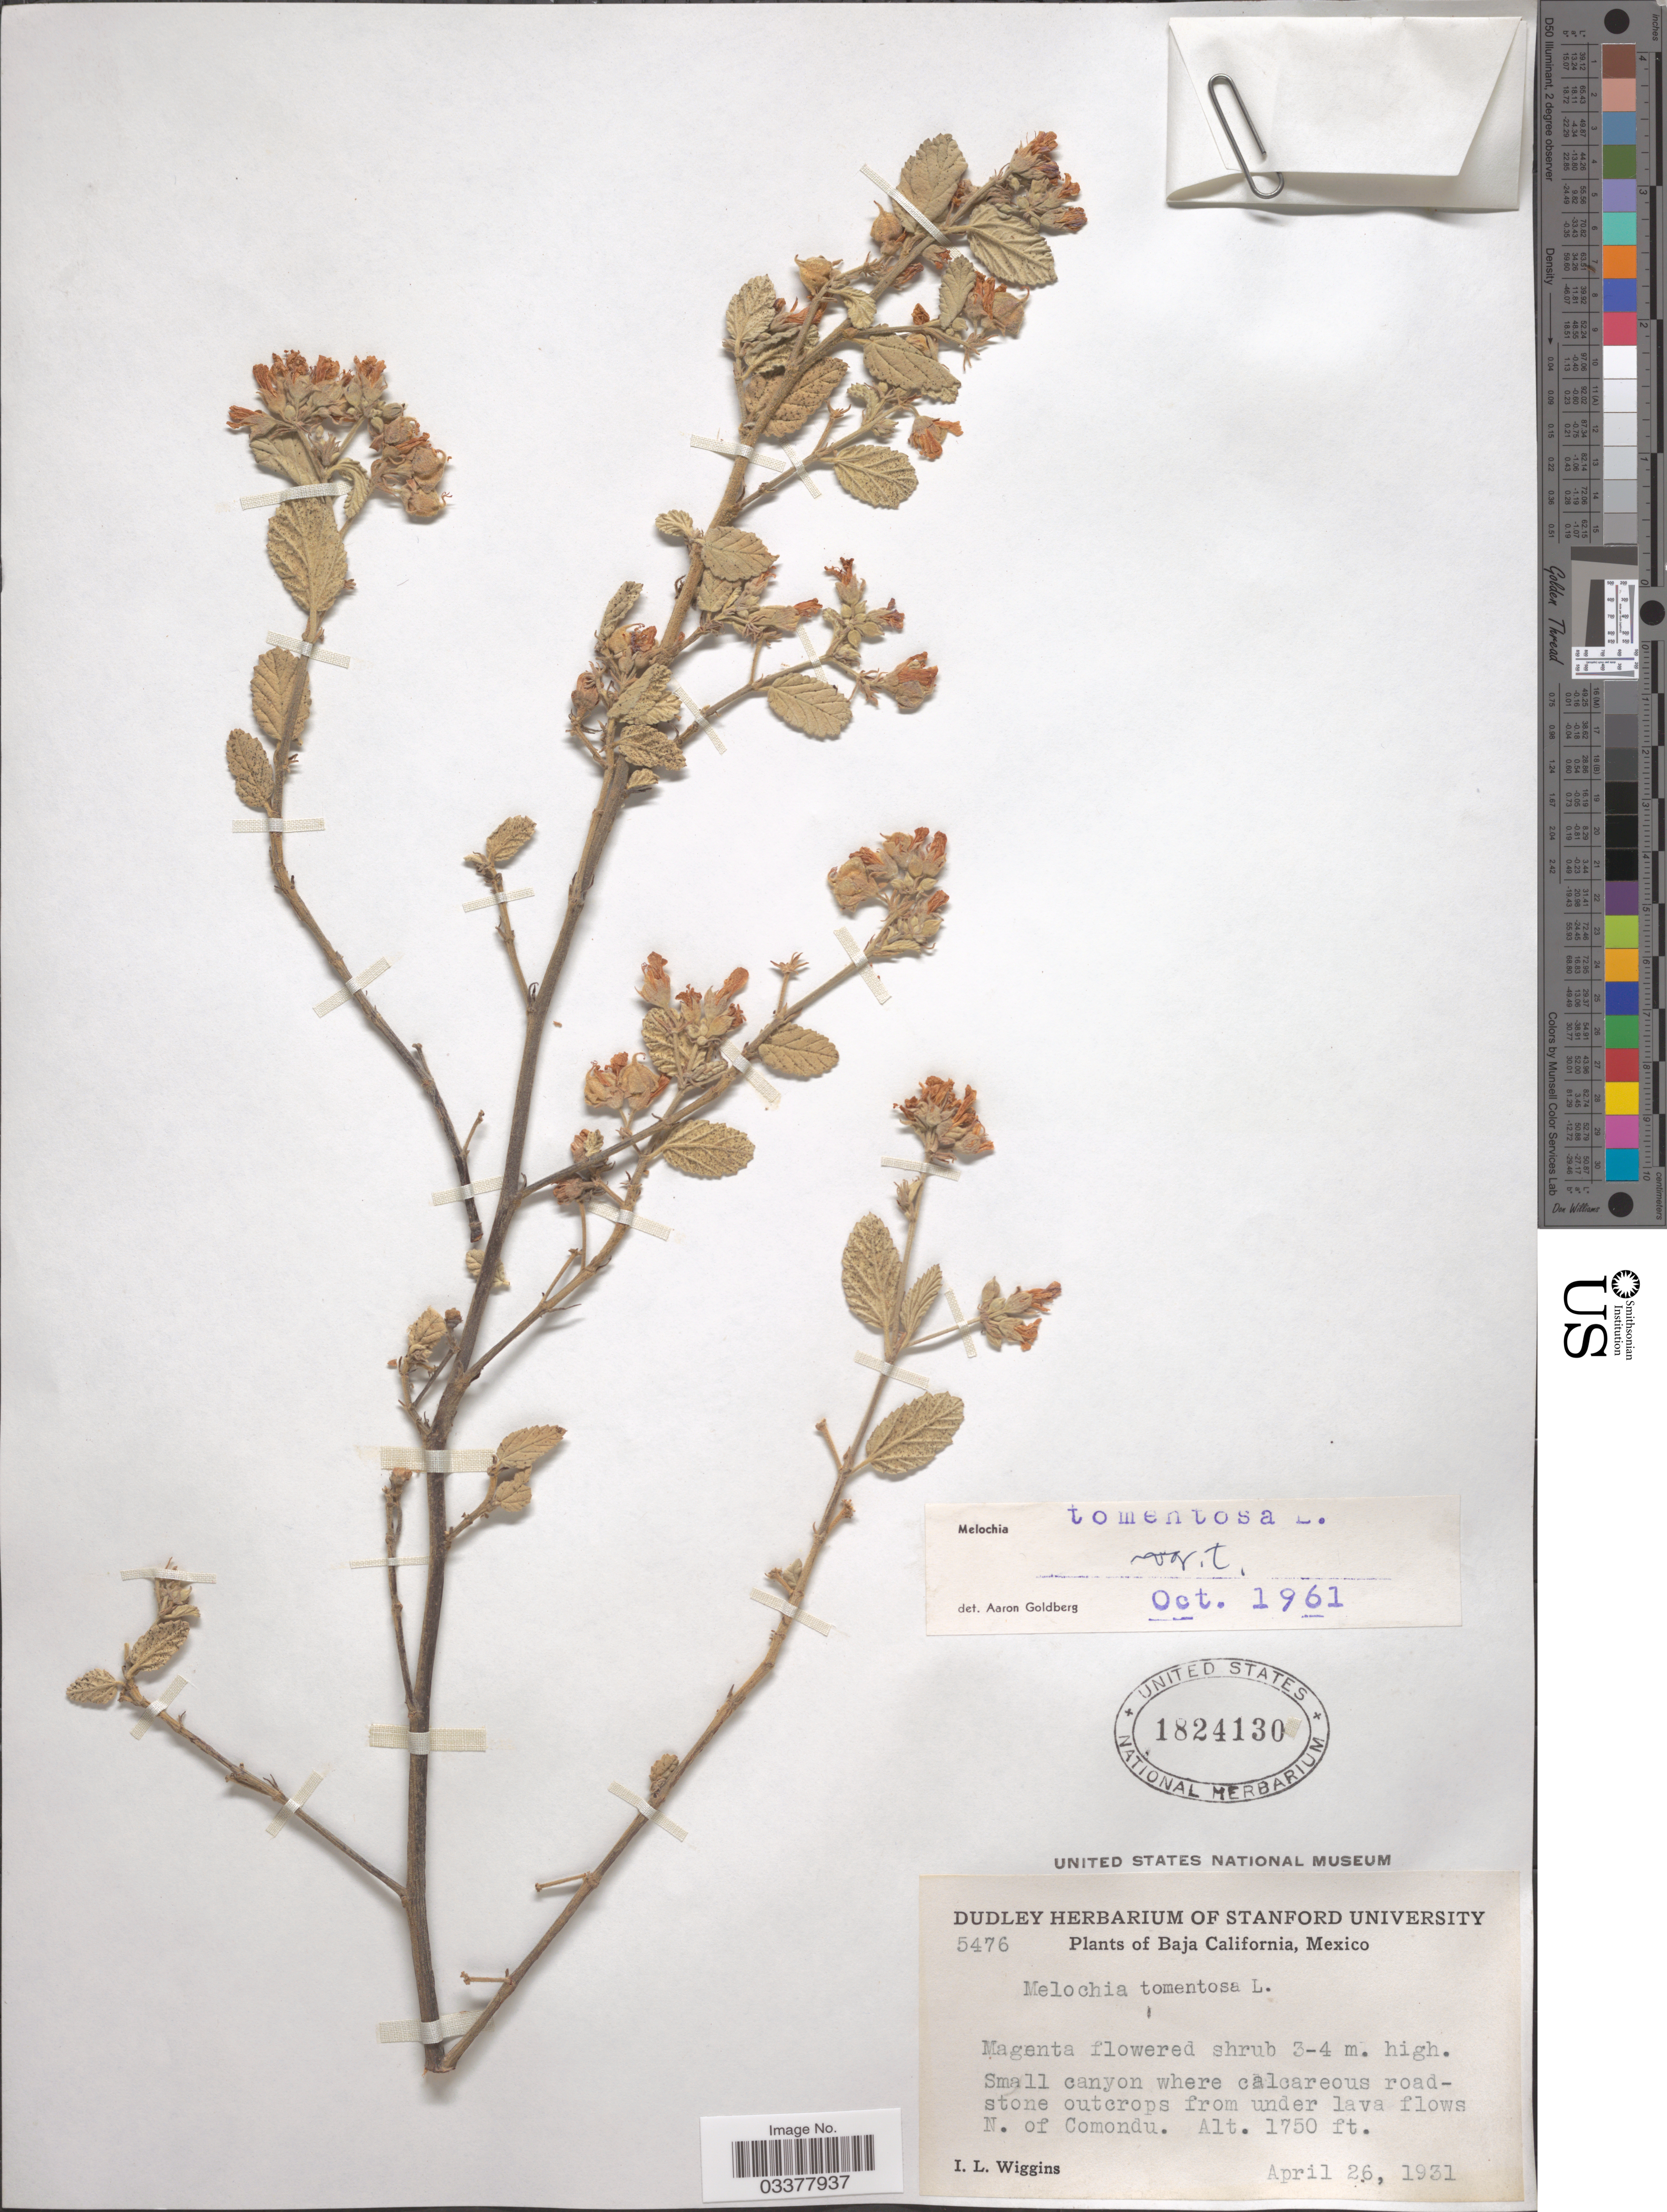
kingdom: Plantae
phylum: Tracheophyta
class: Magnoliopsida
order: Malvales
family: Malvaceae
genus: Melochia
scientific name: Melochia tomentosa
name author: L.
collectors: I. L. Wiggins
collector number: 5476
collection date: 1931-04-26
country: Mexico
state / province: Baja California Sur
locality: N. of Comondu.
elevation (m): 533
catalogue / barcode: US 1824130